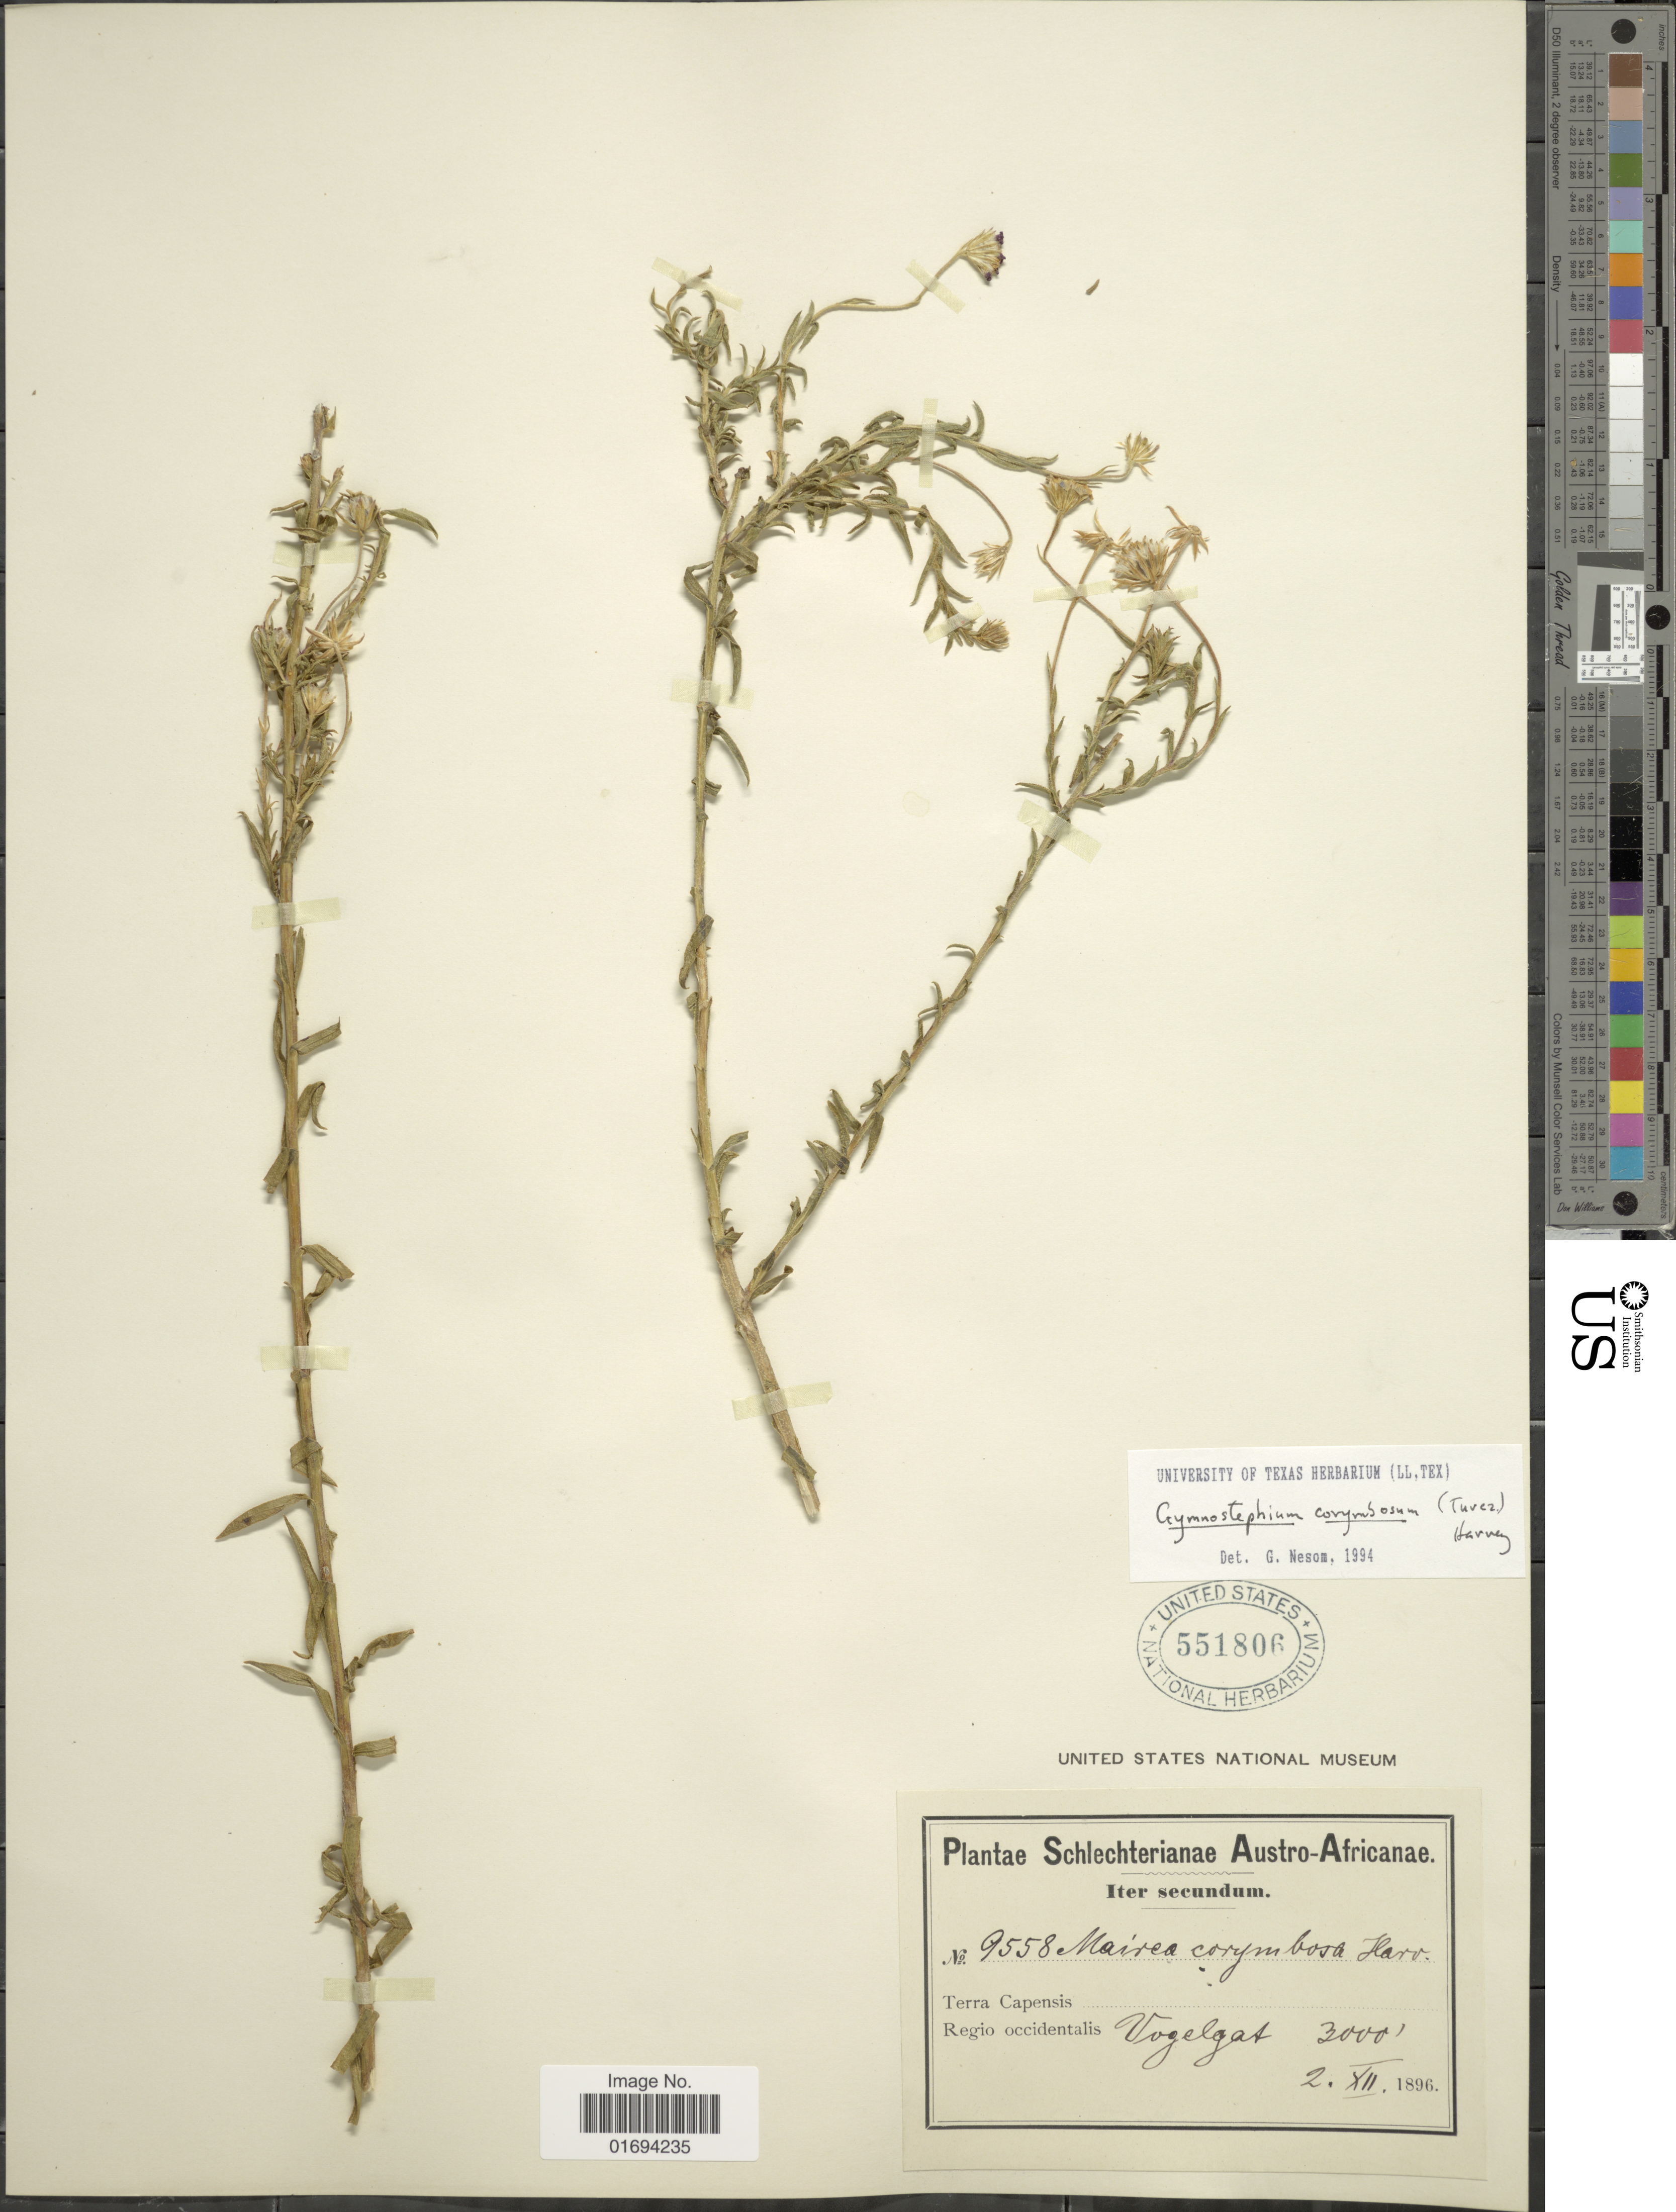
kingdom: Plantae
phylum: Tracheophyta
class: Magnoliopsida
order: Asterales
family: Asteraceae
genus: Gymnostephium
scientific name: Gymnostephium corymbosum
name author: (Turcz.) Harvey in Sond.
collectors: Schlechter, --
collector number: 9558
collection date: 1896-12-02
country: South Africa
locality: Terra Capensis, Vogelgat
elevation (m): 914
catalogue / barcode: US 551806